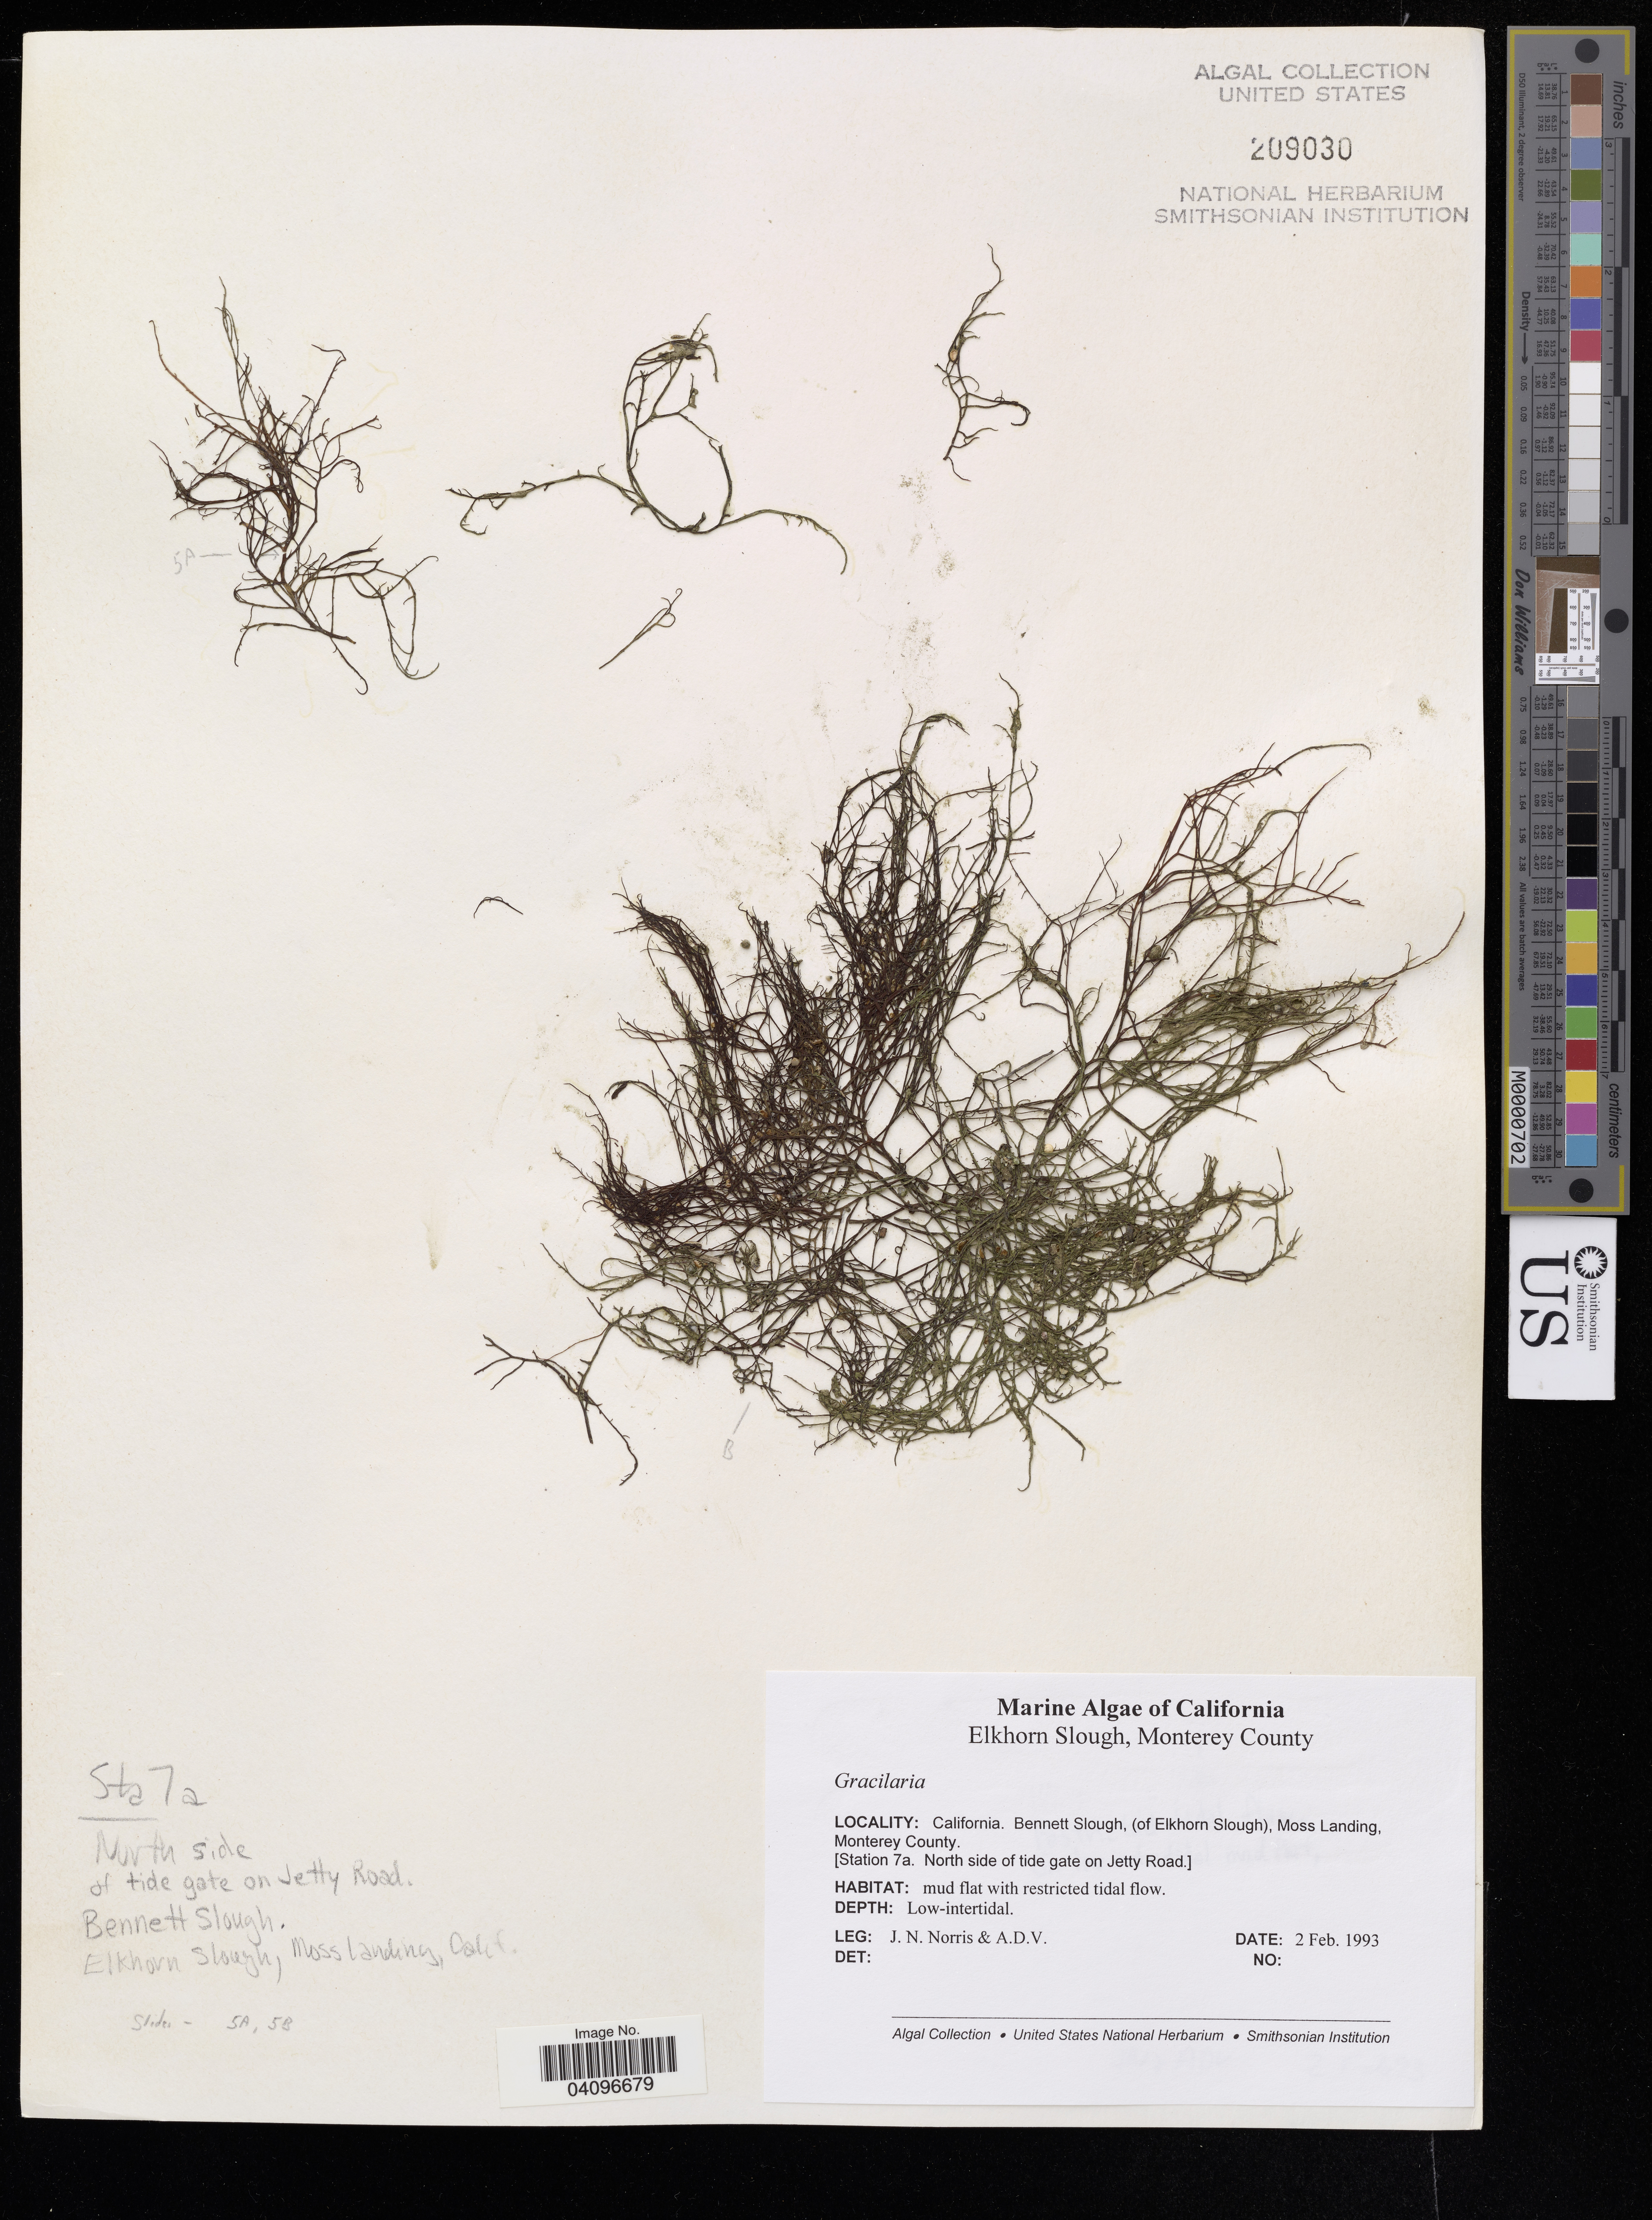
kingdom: Plantae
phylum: Rhodophyta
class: Florideophyceae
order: Gracilariales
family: Gracilariaceae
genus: Gracilaria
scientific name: Gracilaria sp.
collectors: J. N. Norris & A. D. V.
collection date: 1993-02-02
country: United States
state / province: California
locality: California. Bennett Slough, (of Elkhorn Slough), Moss Landing, Monterey County. [Station 7a. North side of tide gate on Jetty Road.]. Low-intertidal.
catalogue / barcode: US 209030